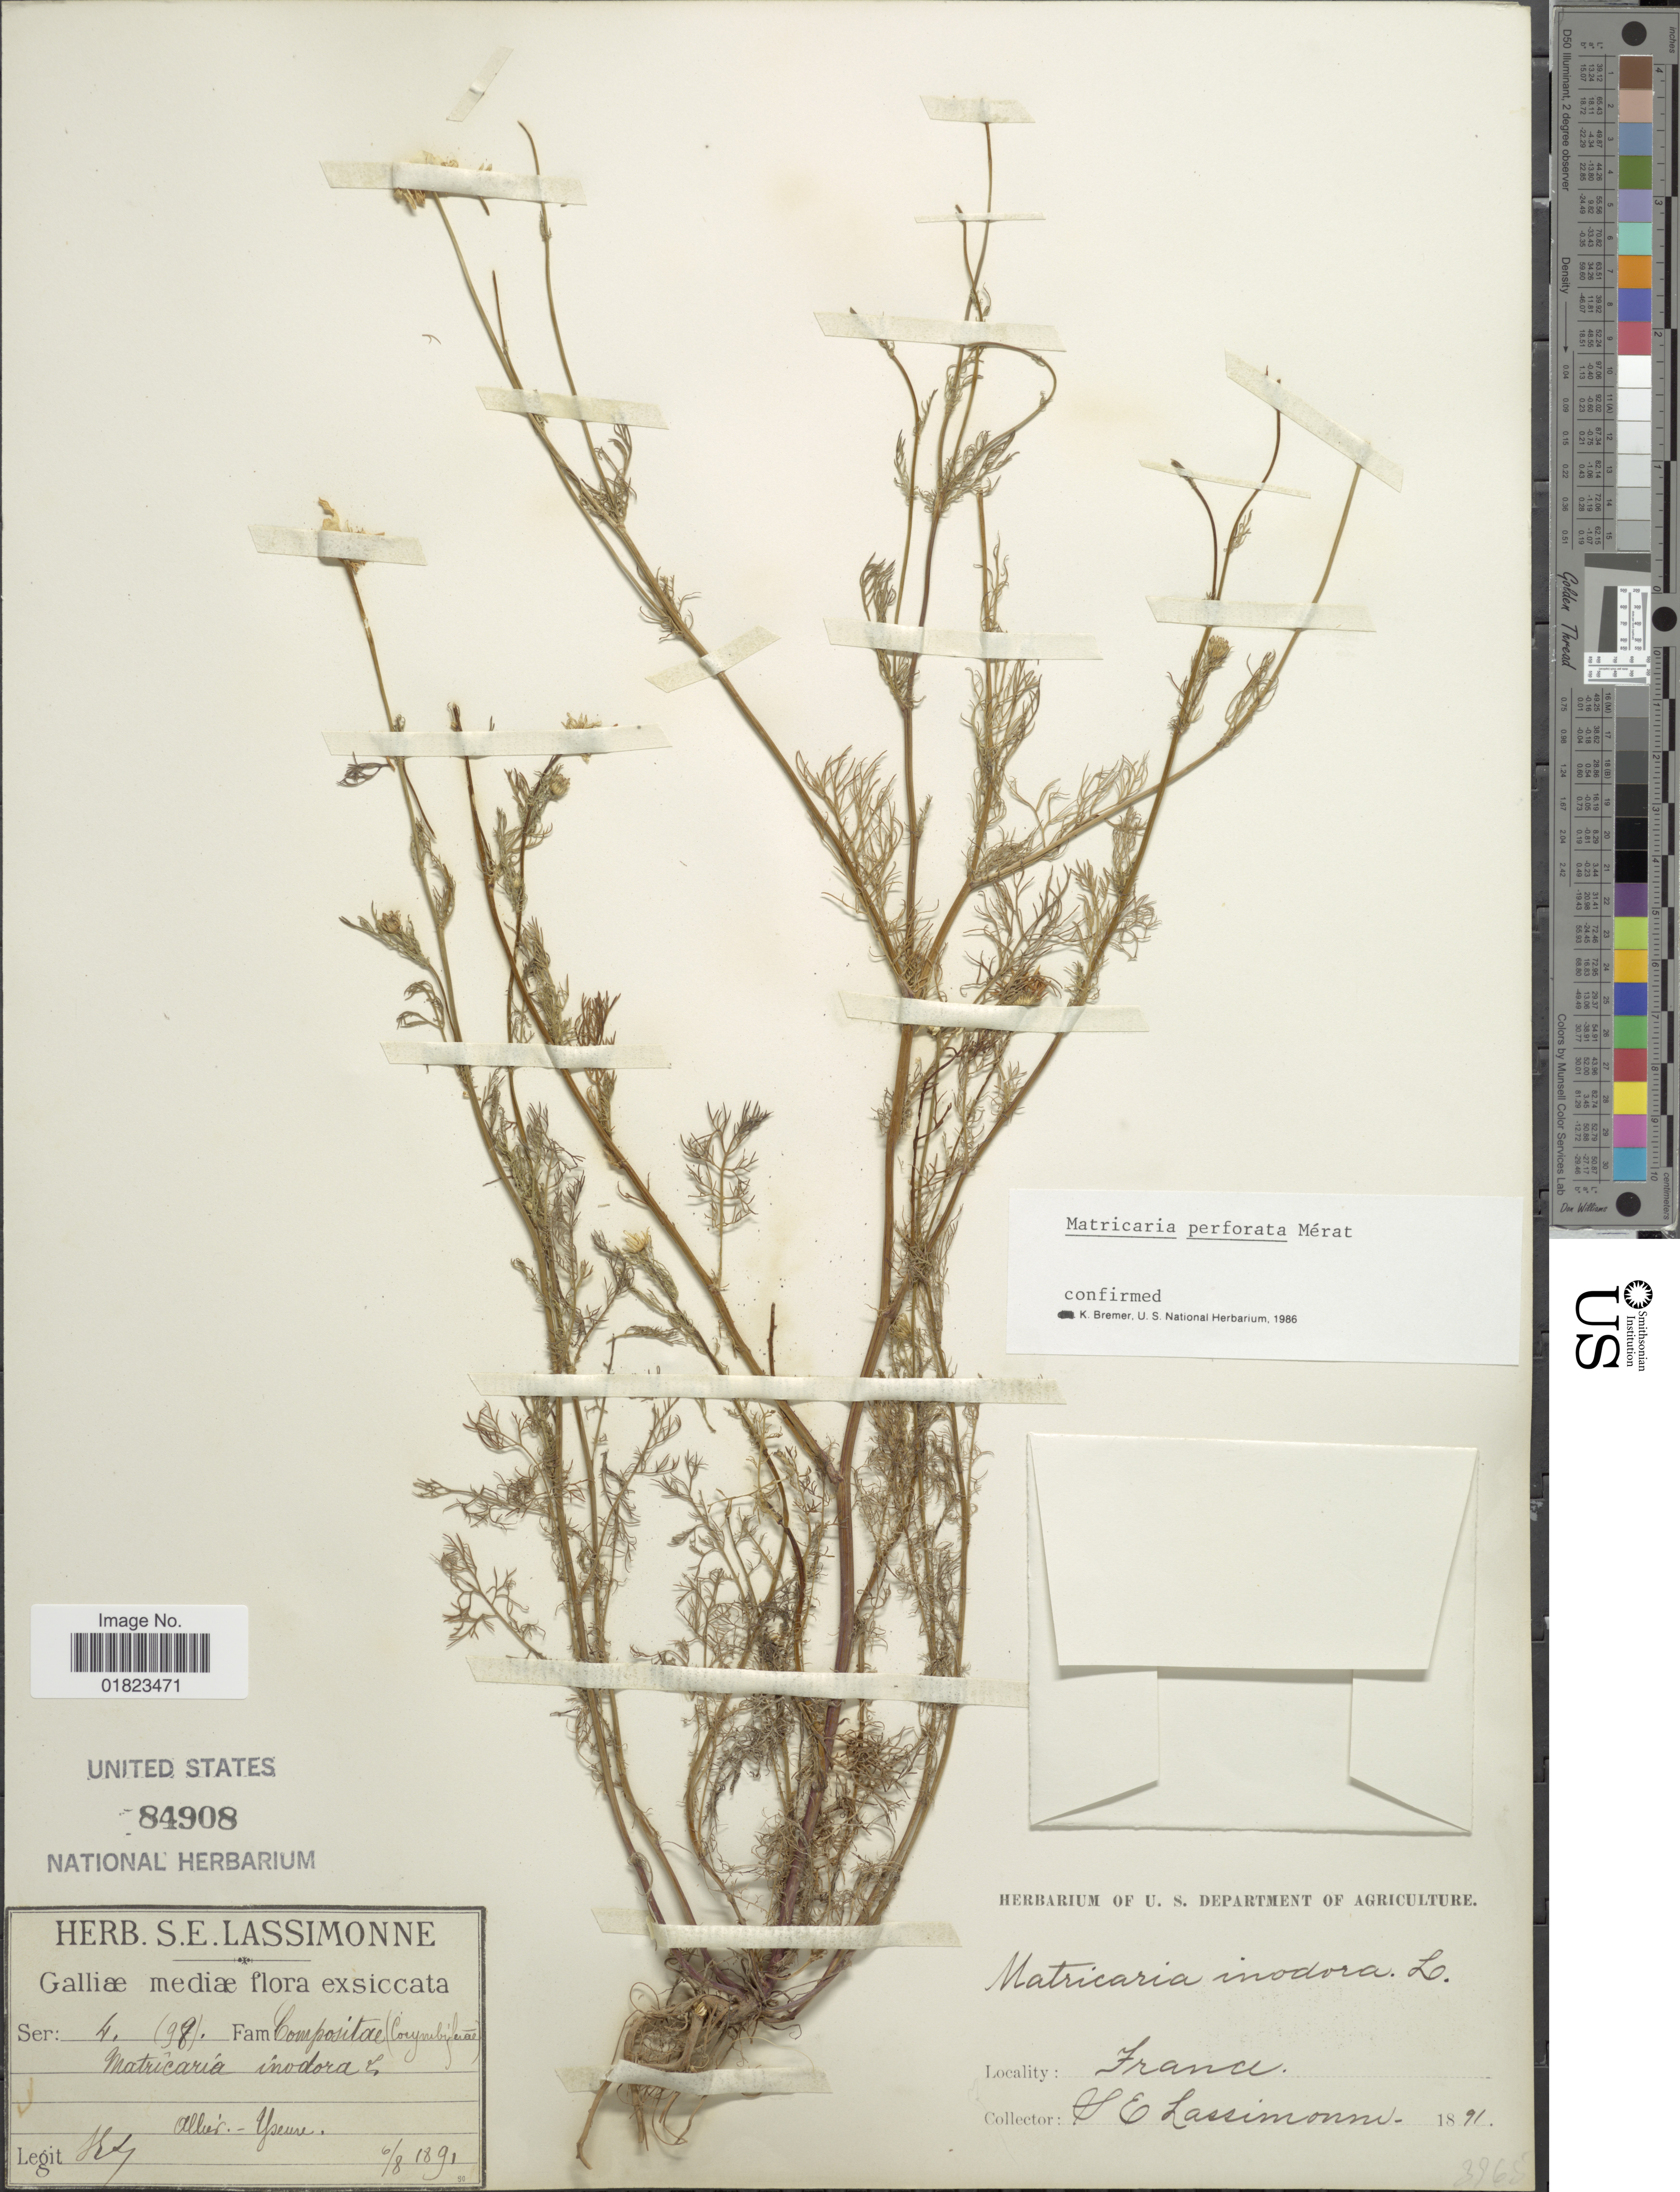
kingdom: Plantae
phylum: Tracheophyta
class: Magnoliopsida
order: Asterales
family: Asteraceae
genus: Tripleurospermum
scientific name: Tripleurospermum perforatum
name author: (Mérat) Laínz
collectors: S. Lassimonne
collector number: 4*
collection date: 1891-08-06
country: France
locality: Galliae mediae, Allien-Yoeure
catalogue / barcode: US 84908